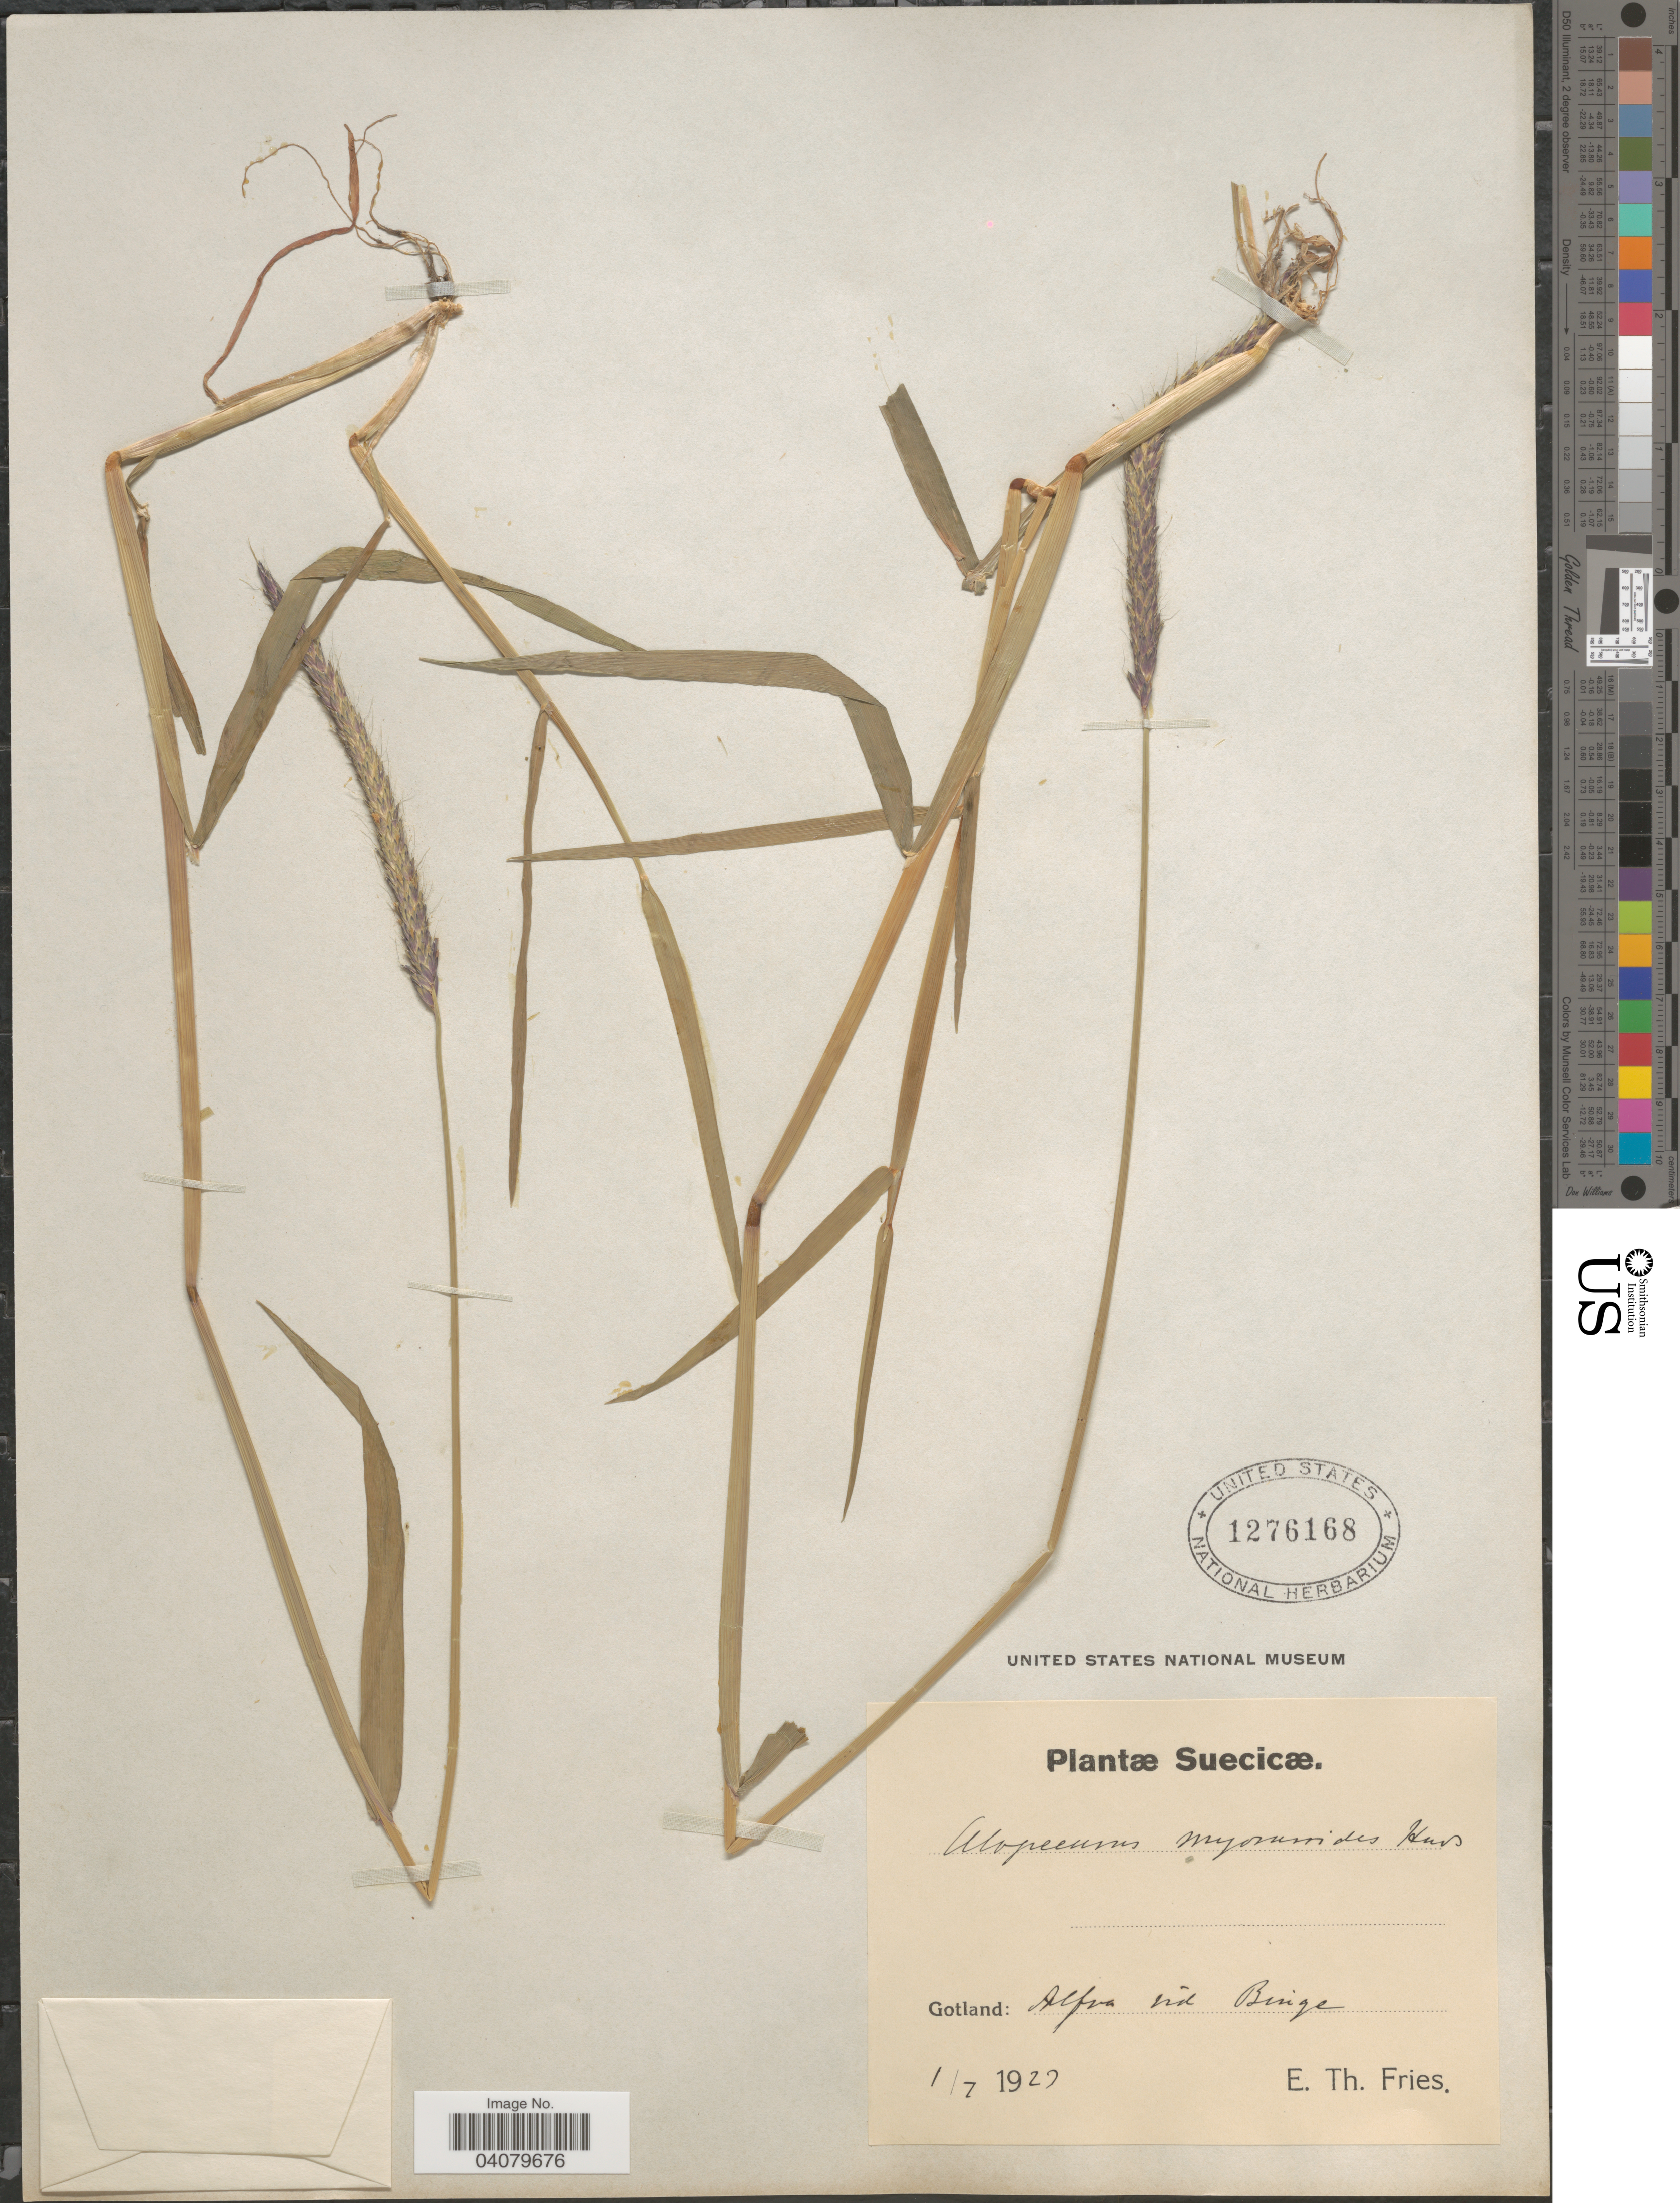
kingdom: Plantae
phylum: Tracheophyta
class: Liliopsida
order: Poales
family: Poaceae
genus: Alopecurus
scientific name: Alopecurus myosuroides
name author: Huds.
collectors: E. Fries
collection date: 1929-07-01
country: Sweden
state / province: Gotland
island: Gotland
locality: Suecicæ. Gotland: Alfva vid Binge.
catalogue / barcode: US 1276168